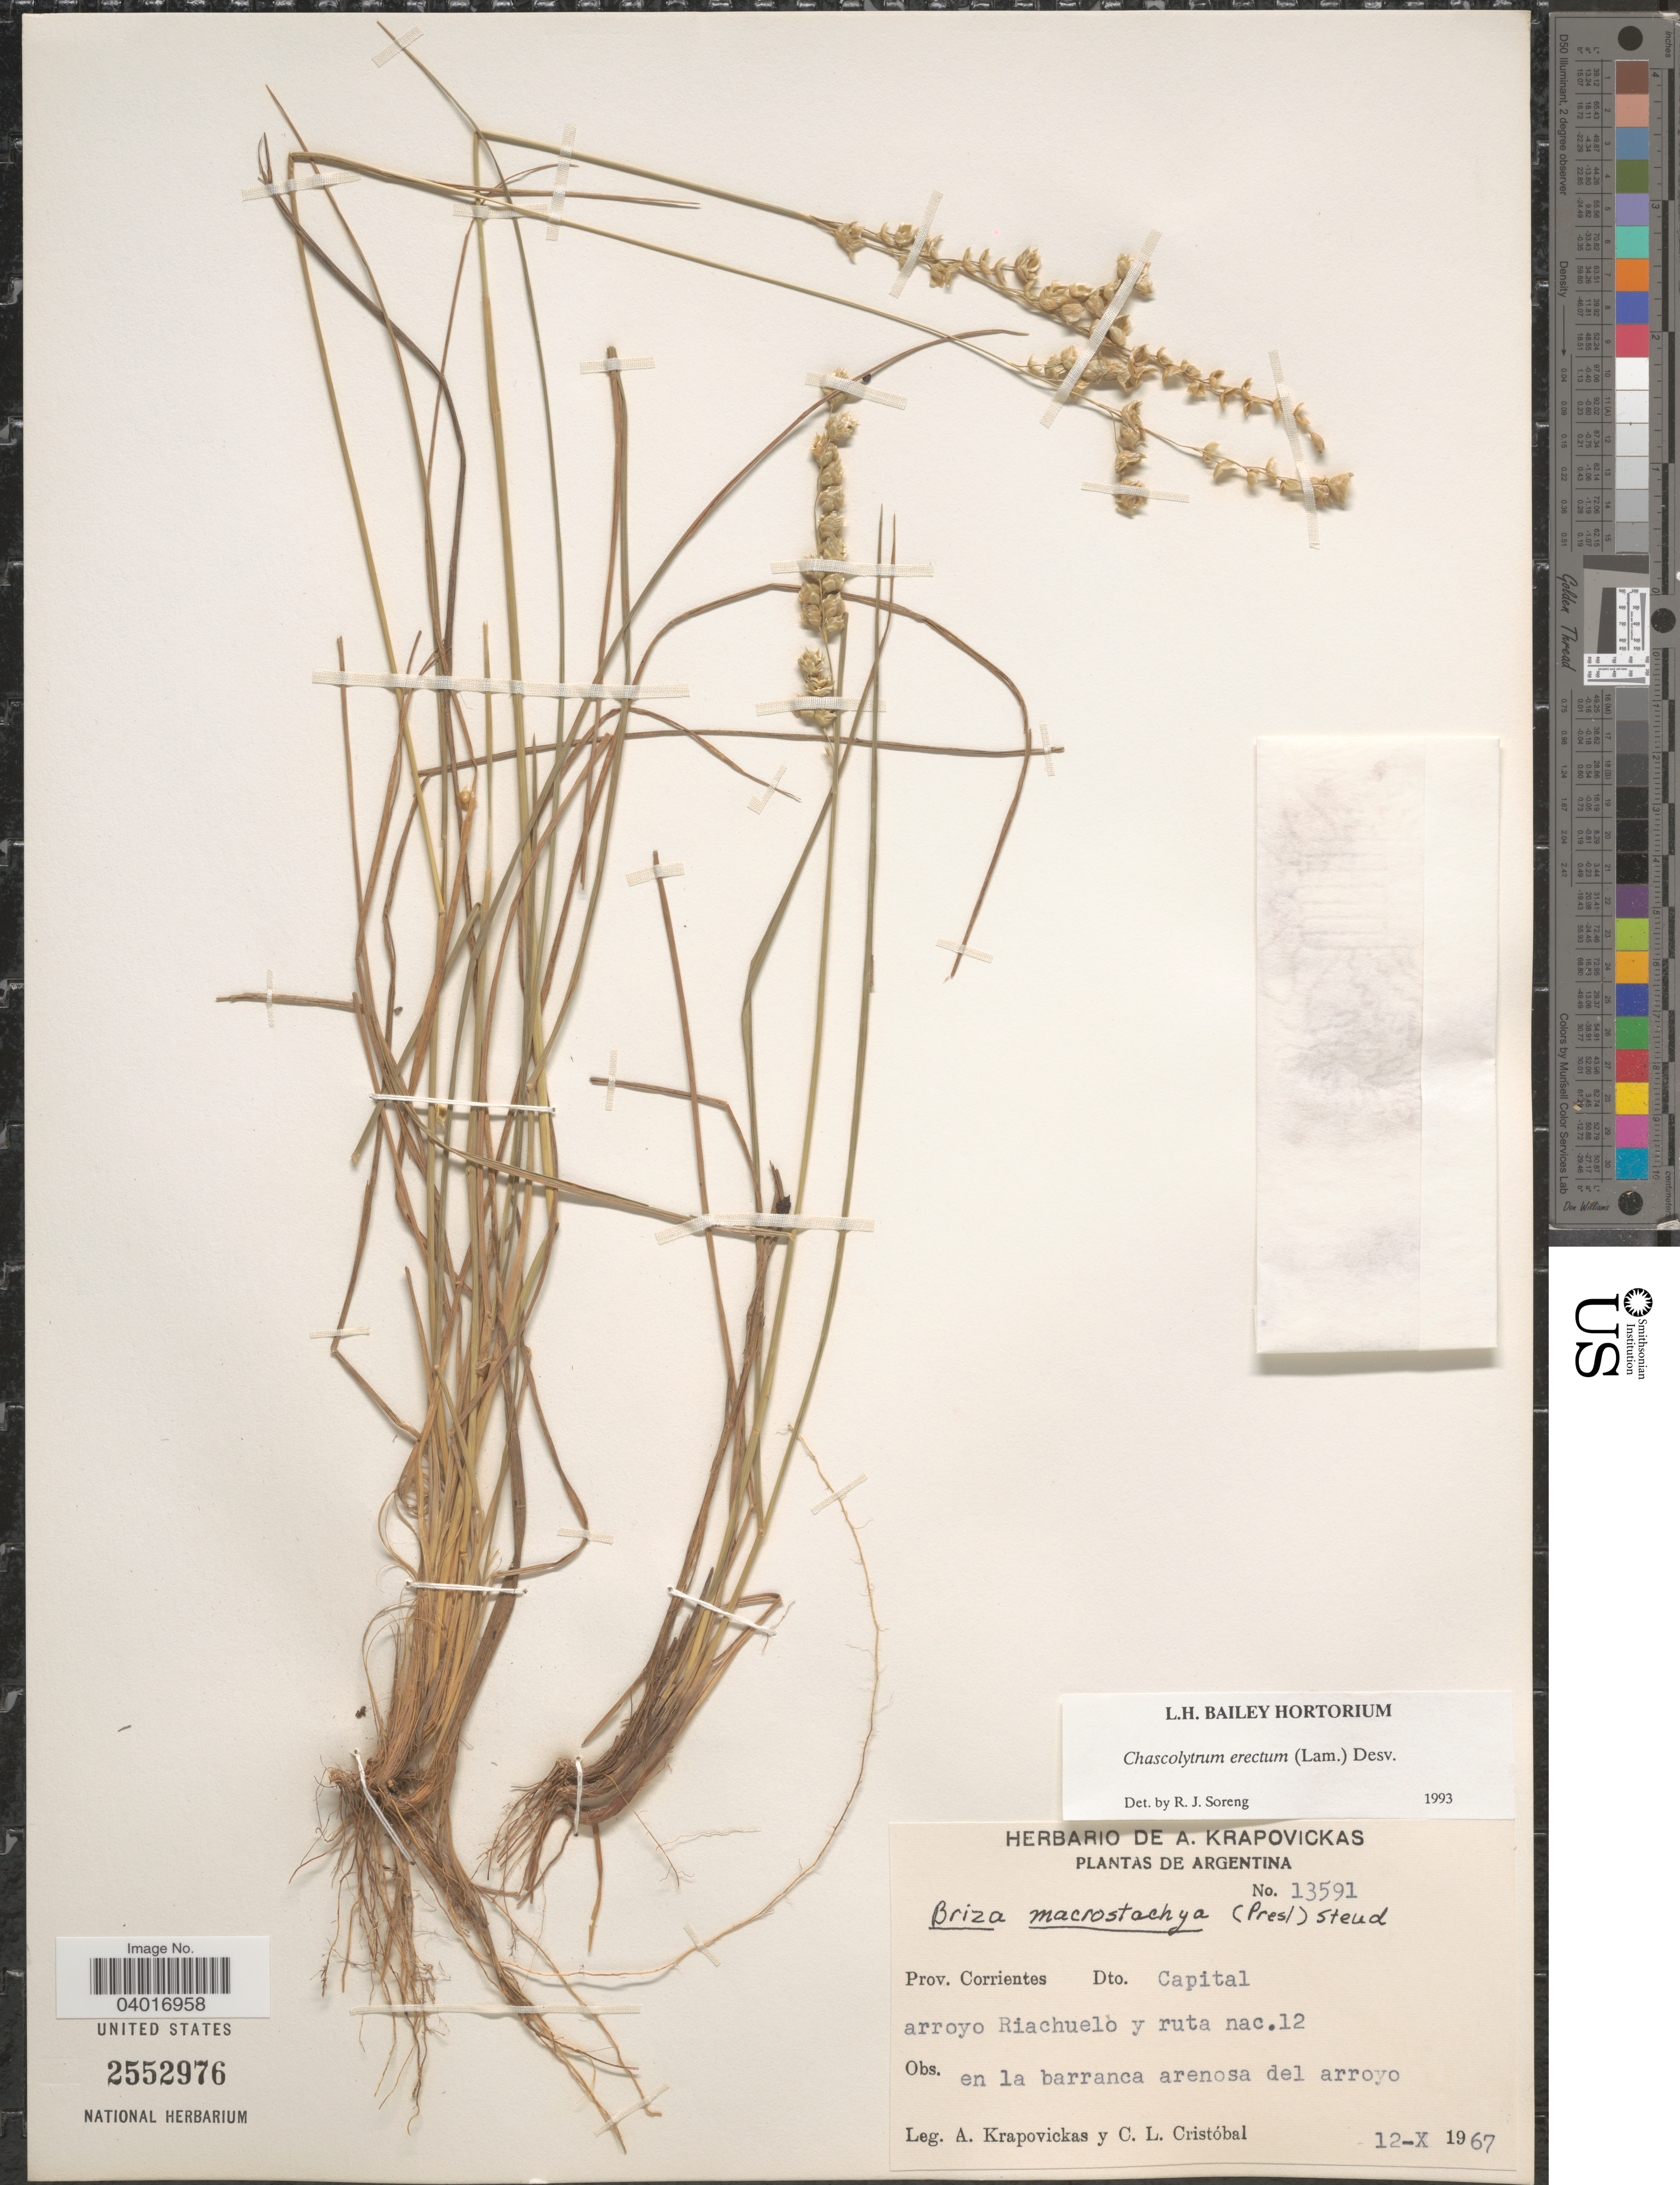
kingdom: Plantae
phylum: Tracheophyta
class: Liliopsida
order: Poales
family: Poaceae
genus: Chascolytrum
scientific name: Chascolytrum erectum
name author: (Lam.) Desv.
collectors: A. Krapovickas & C. L. Cristóbal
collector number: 13591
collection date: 1967-10-12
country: Argentina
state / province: Corrientes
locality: Dto. Capital arroyo Riachuelo y ruta nac.12.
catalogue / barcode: US 2552976